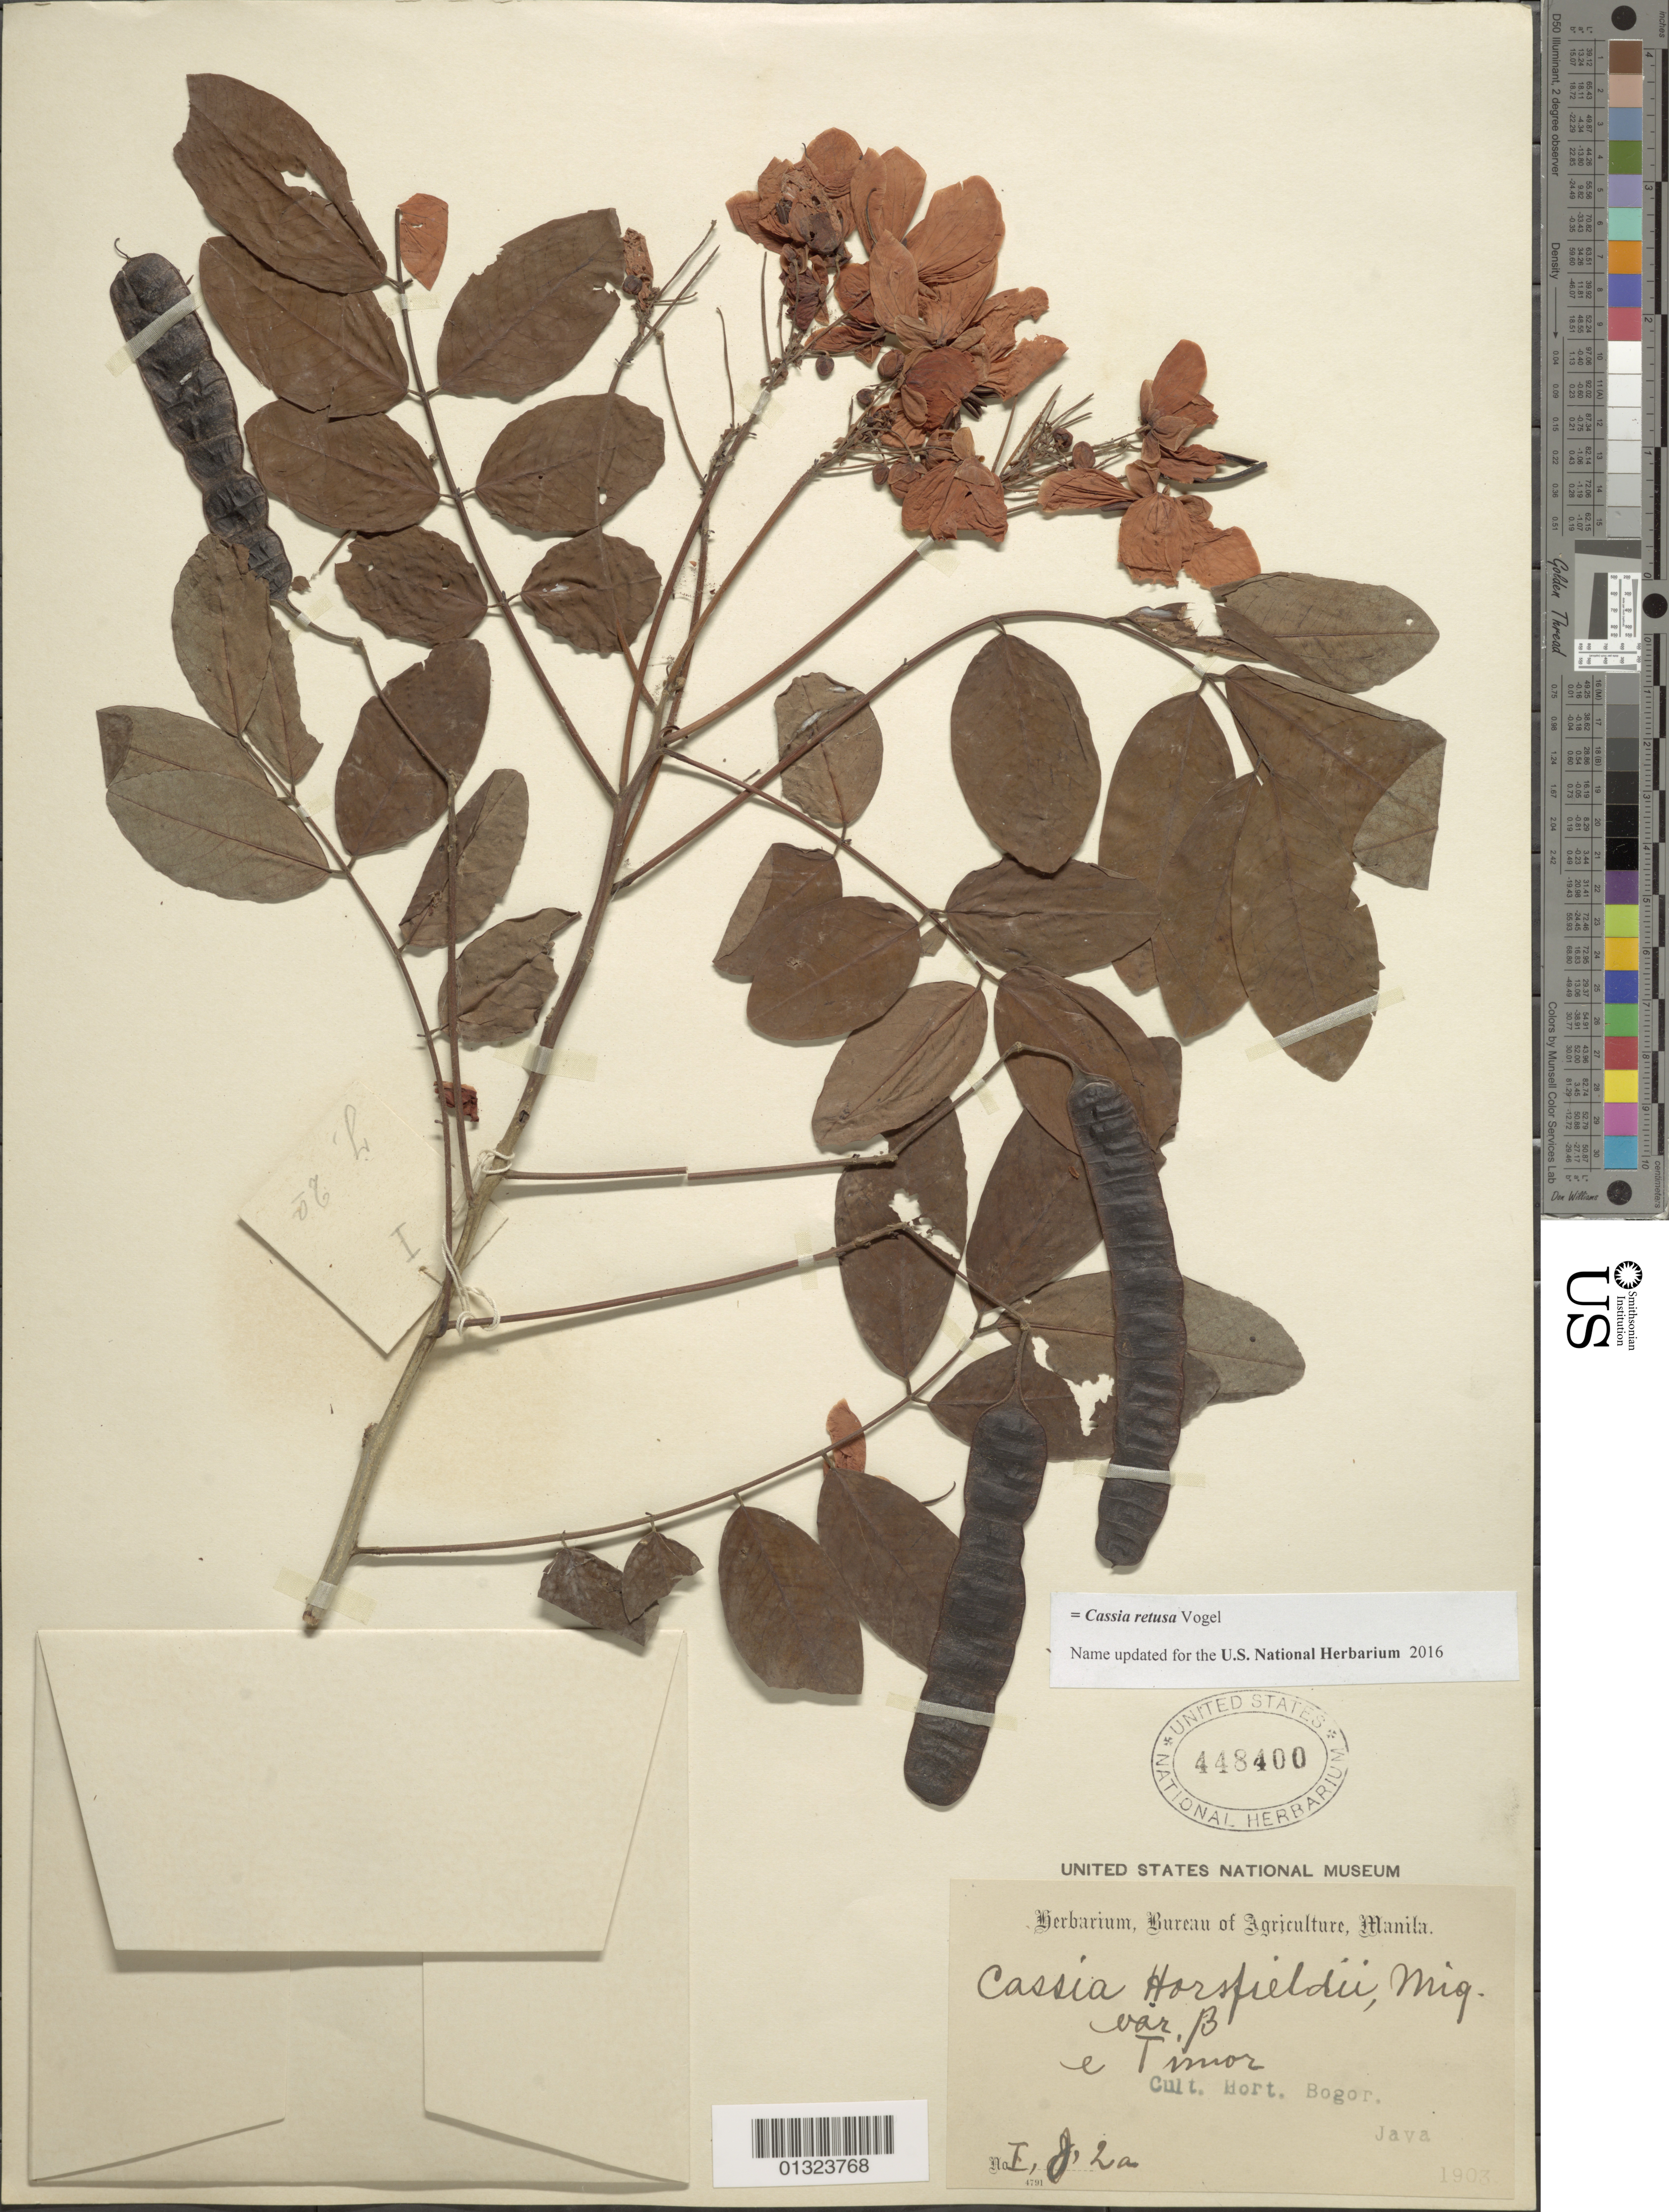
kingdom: Plantae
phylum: Tracheophyta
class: Magnoliopsida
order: Fabales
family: Fabaceae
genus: Cassia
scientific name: Cassia retusa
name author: Vogel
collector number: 2a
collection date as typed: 1903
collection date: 1903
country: Indonesia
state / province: Java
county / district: Jawa Barat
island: Java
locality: Cult. Hort. Bogor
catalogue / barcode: US 448400